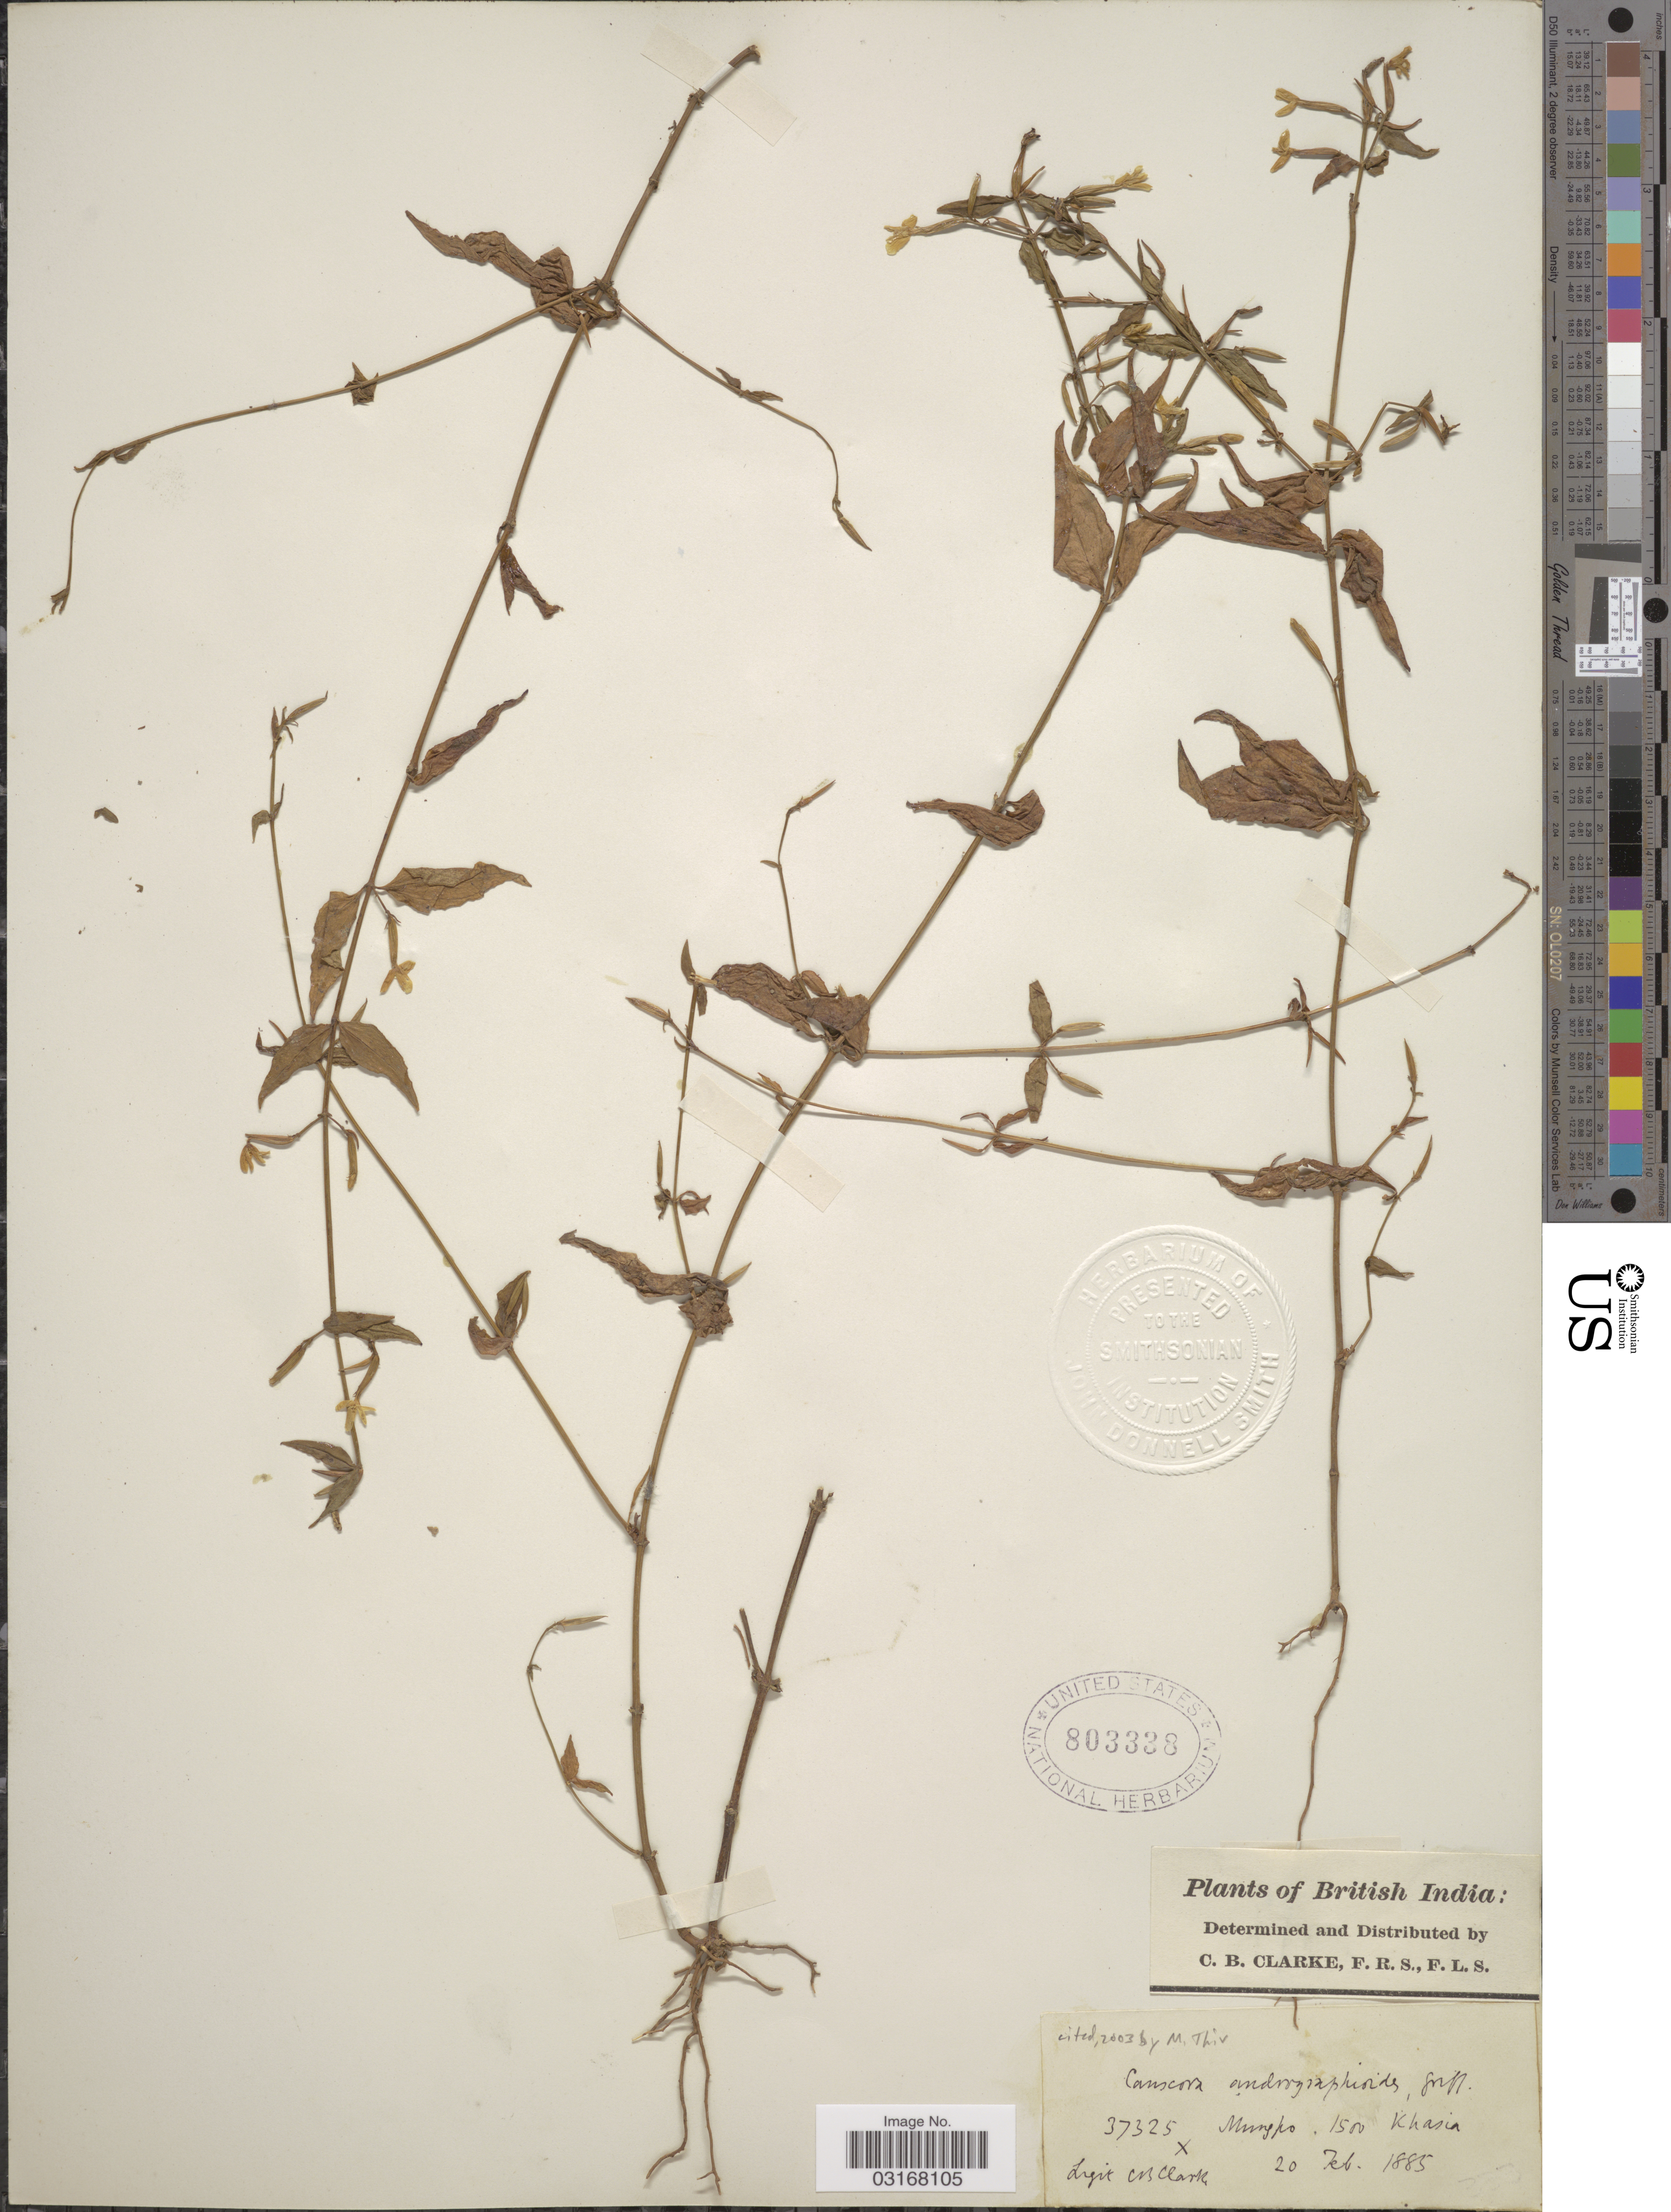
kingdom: Plantae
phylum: Tracheophyta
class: Magnoliopsida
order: Gentianales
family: Gentianaceae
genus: Canscora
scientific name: Canscora andrographioides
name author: Griff. ex C.B. Clarke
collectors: C. B. Clarke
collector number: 37325x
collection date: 1885-02-20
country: India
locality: British India. Mungpo. Khasia.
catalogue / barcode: US 803338